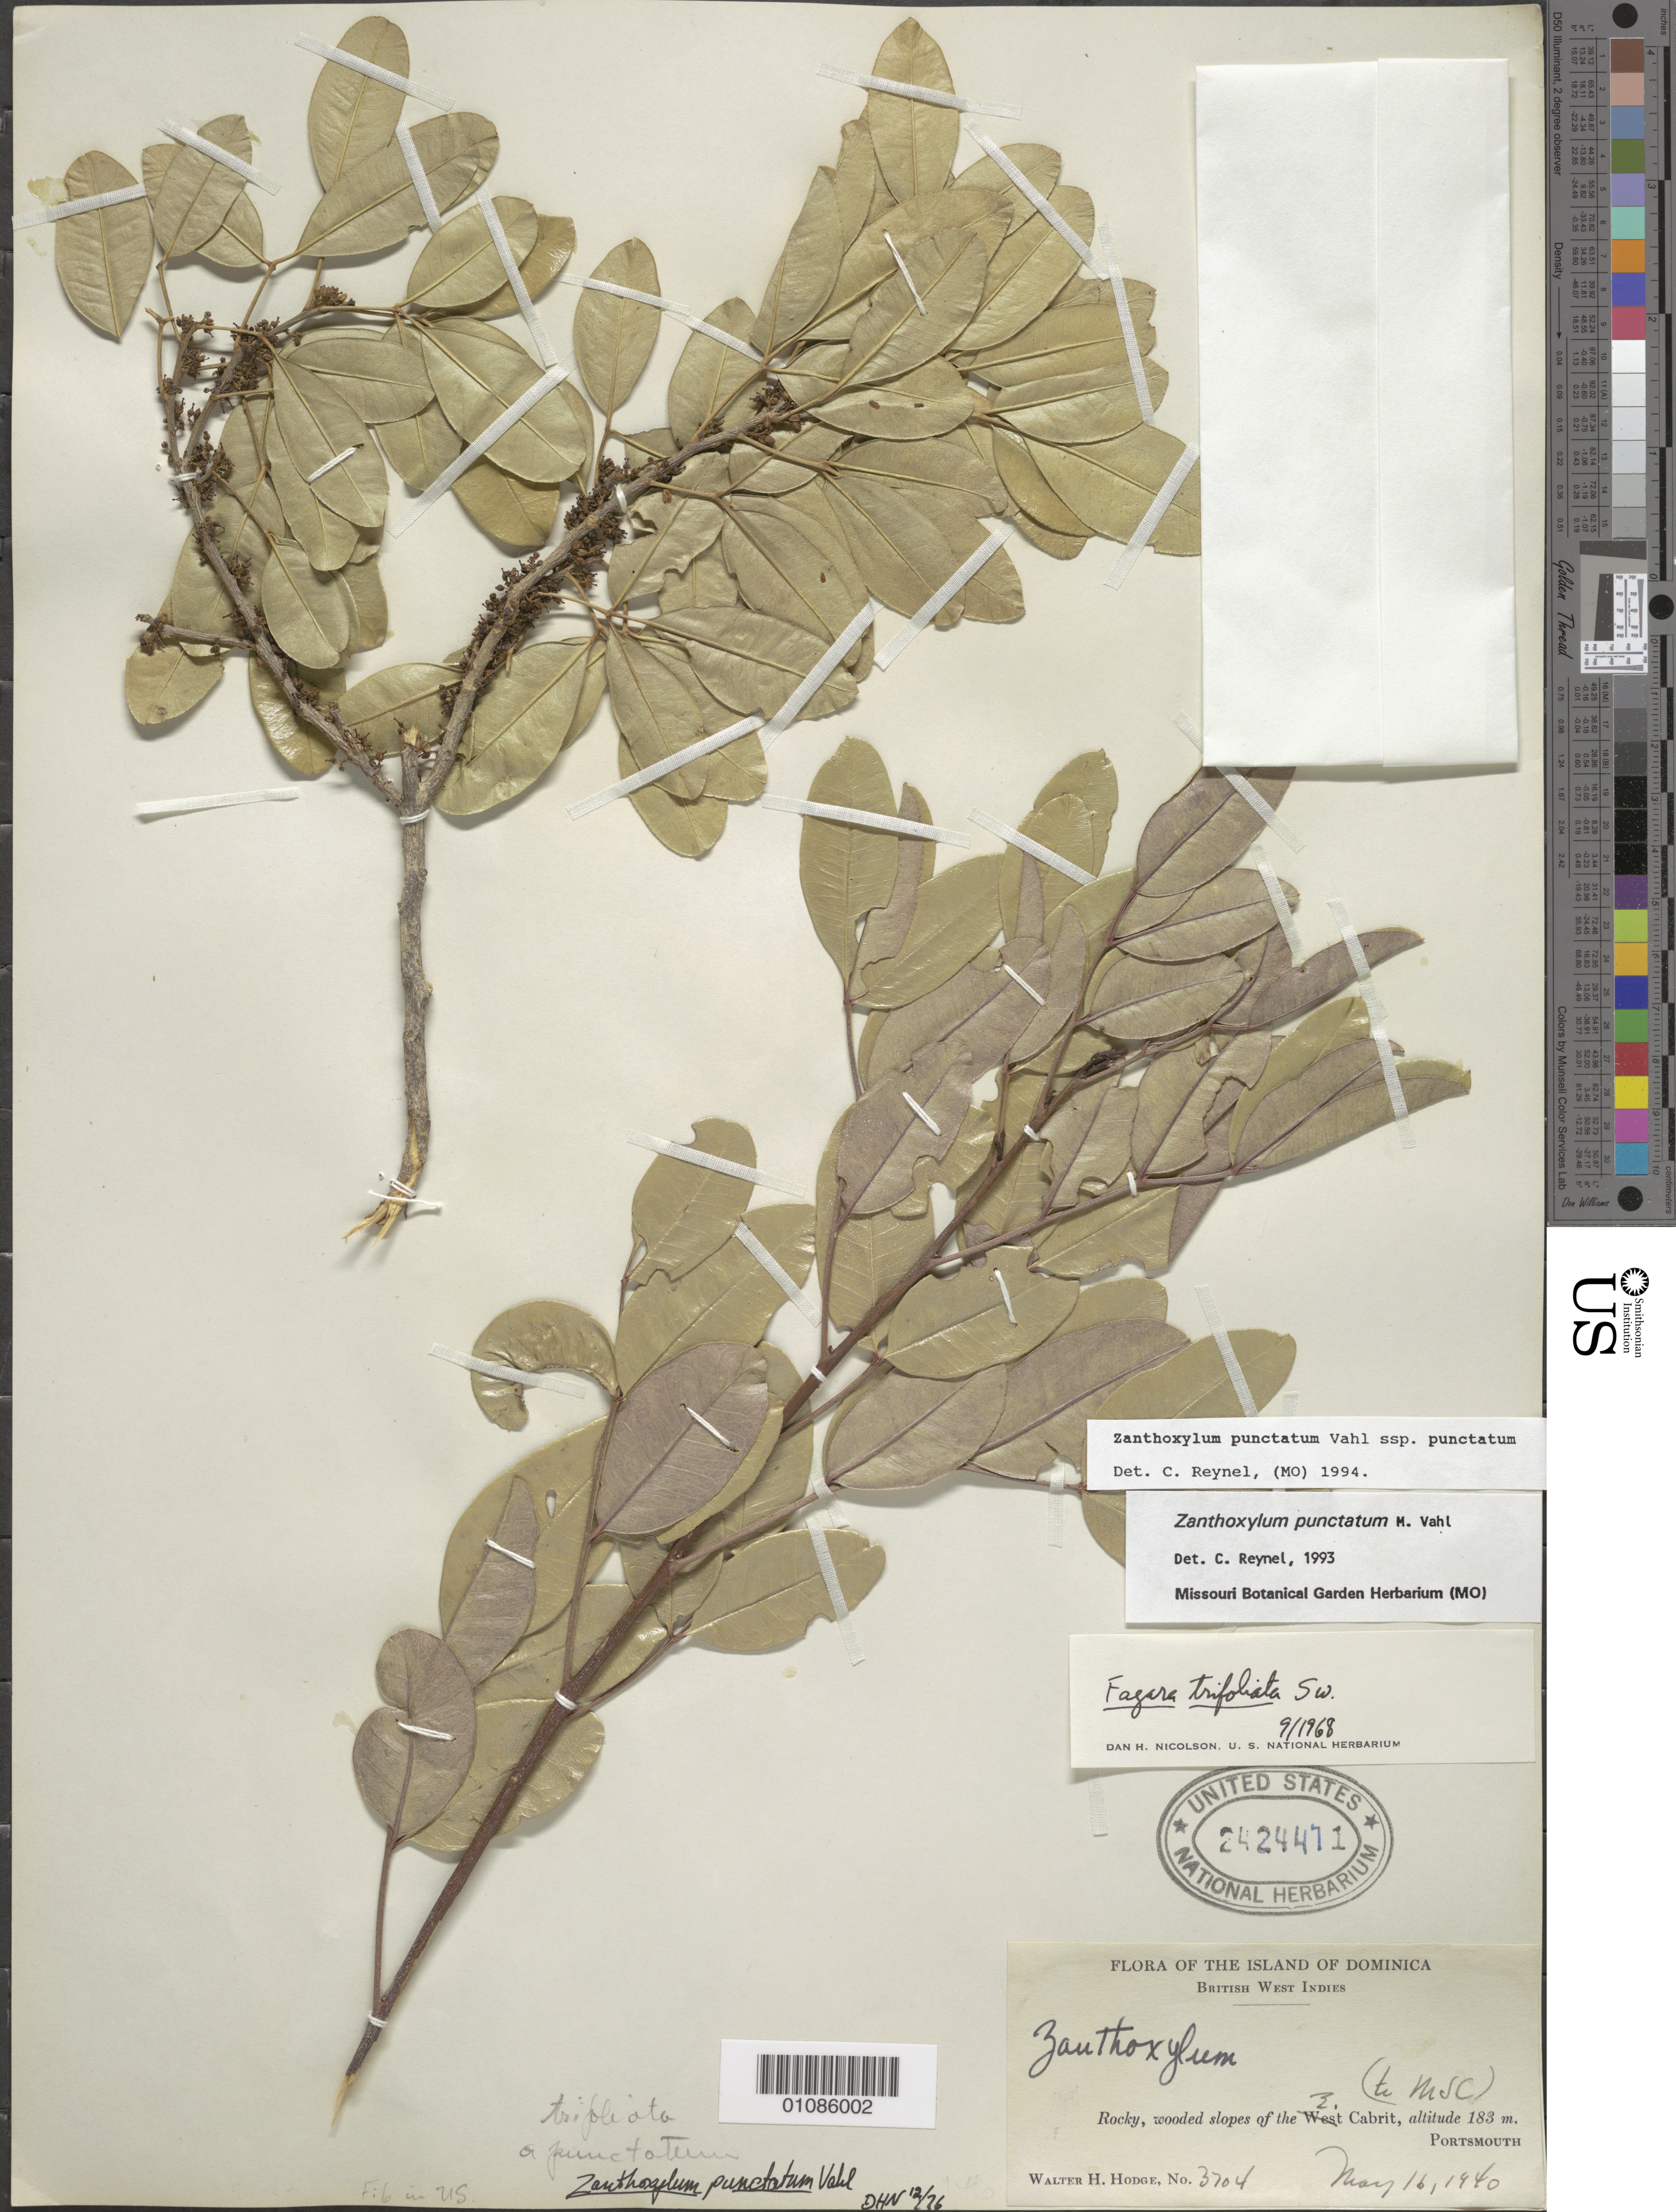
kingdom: Plantae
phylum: Tracheophyta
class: Magnoliopsida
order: Sapindales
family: Rutaceae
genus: Zanthoxylum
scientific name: Zanthoxylum punctatum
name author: Vahl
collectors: W. Hodge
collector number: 3704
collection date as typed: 16 May 1940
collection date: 1940-05-16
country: Dominica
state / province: St. John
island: Dominica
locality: Rocky, wooded slopes of the E Cabrit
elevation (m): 183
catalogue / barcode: US 2424471